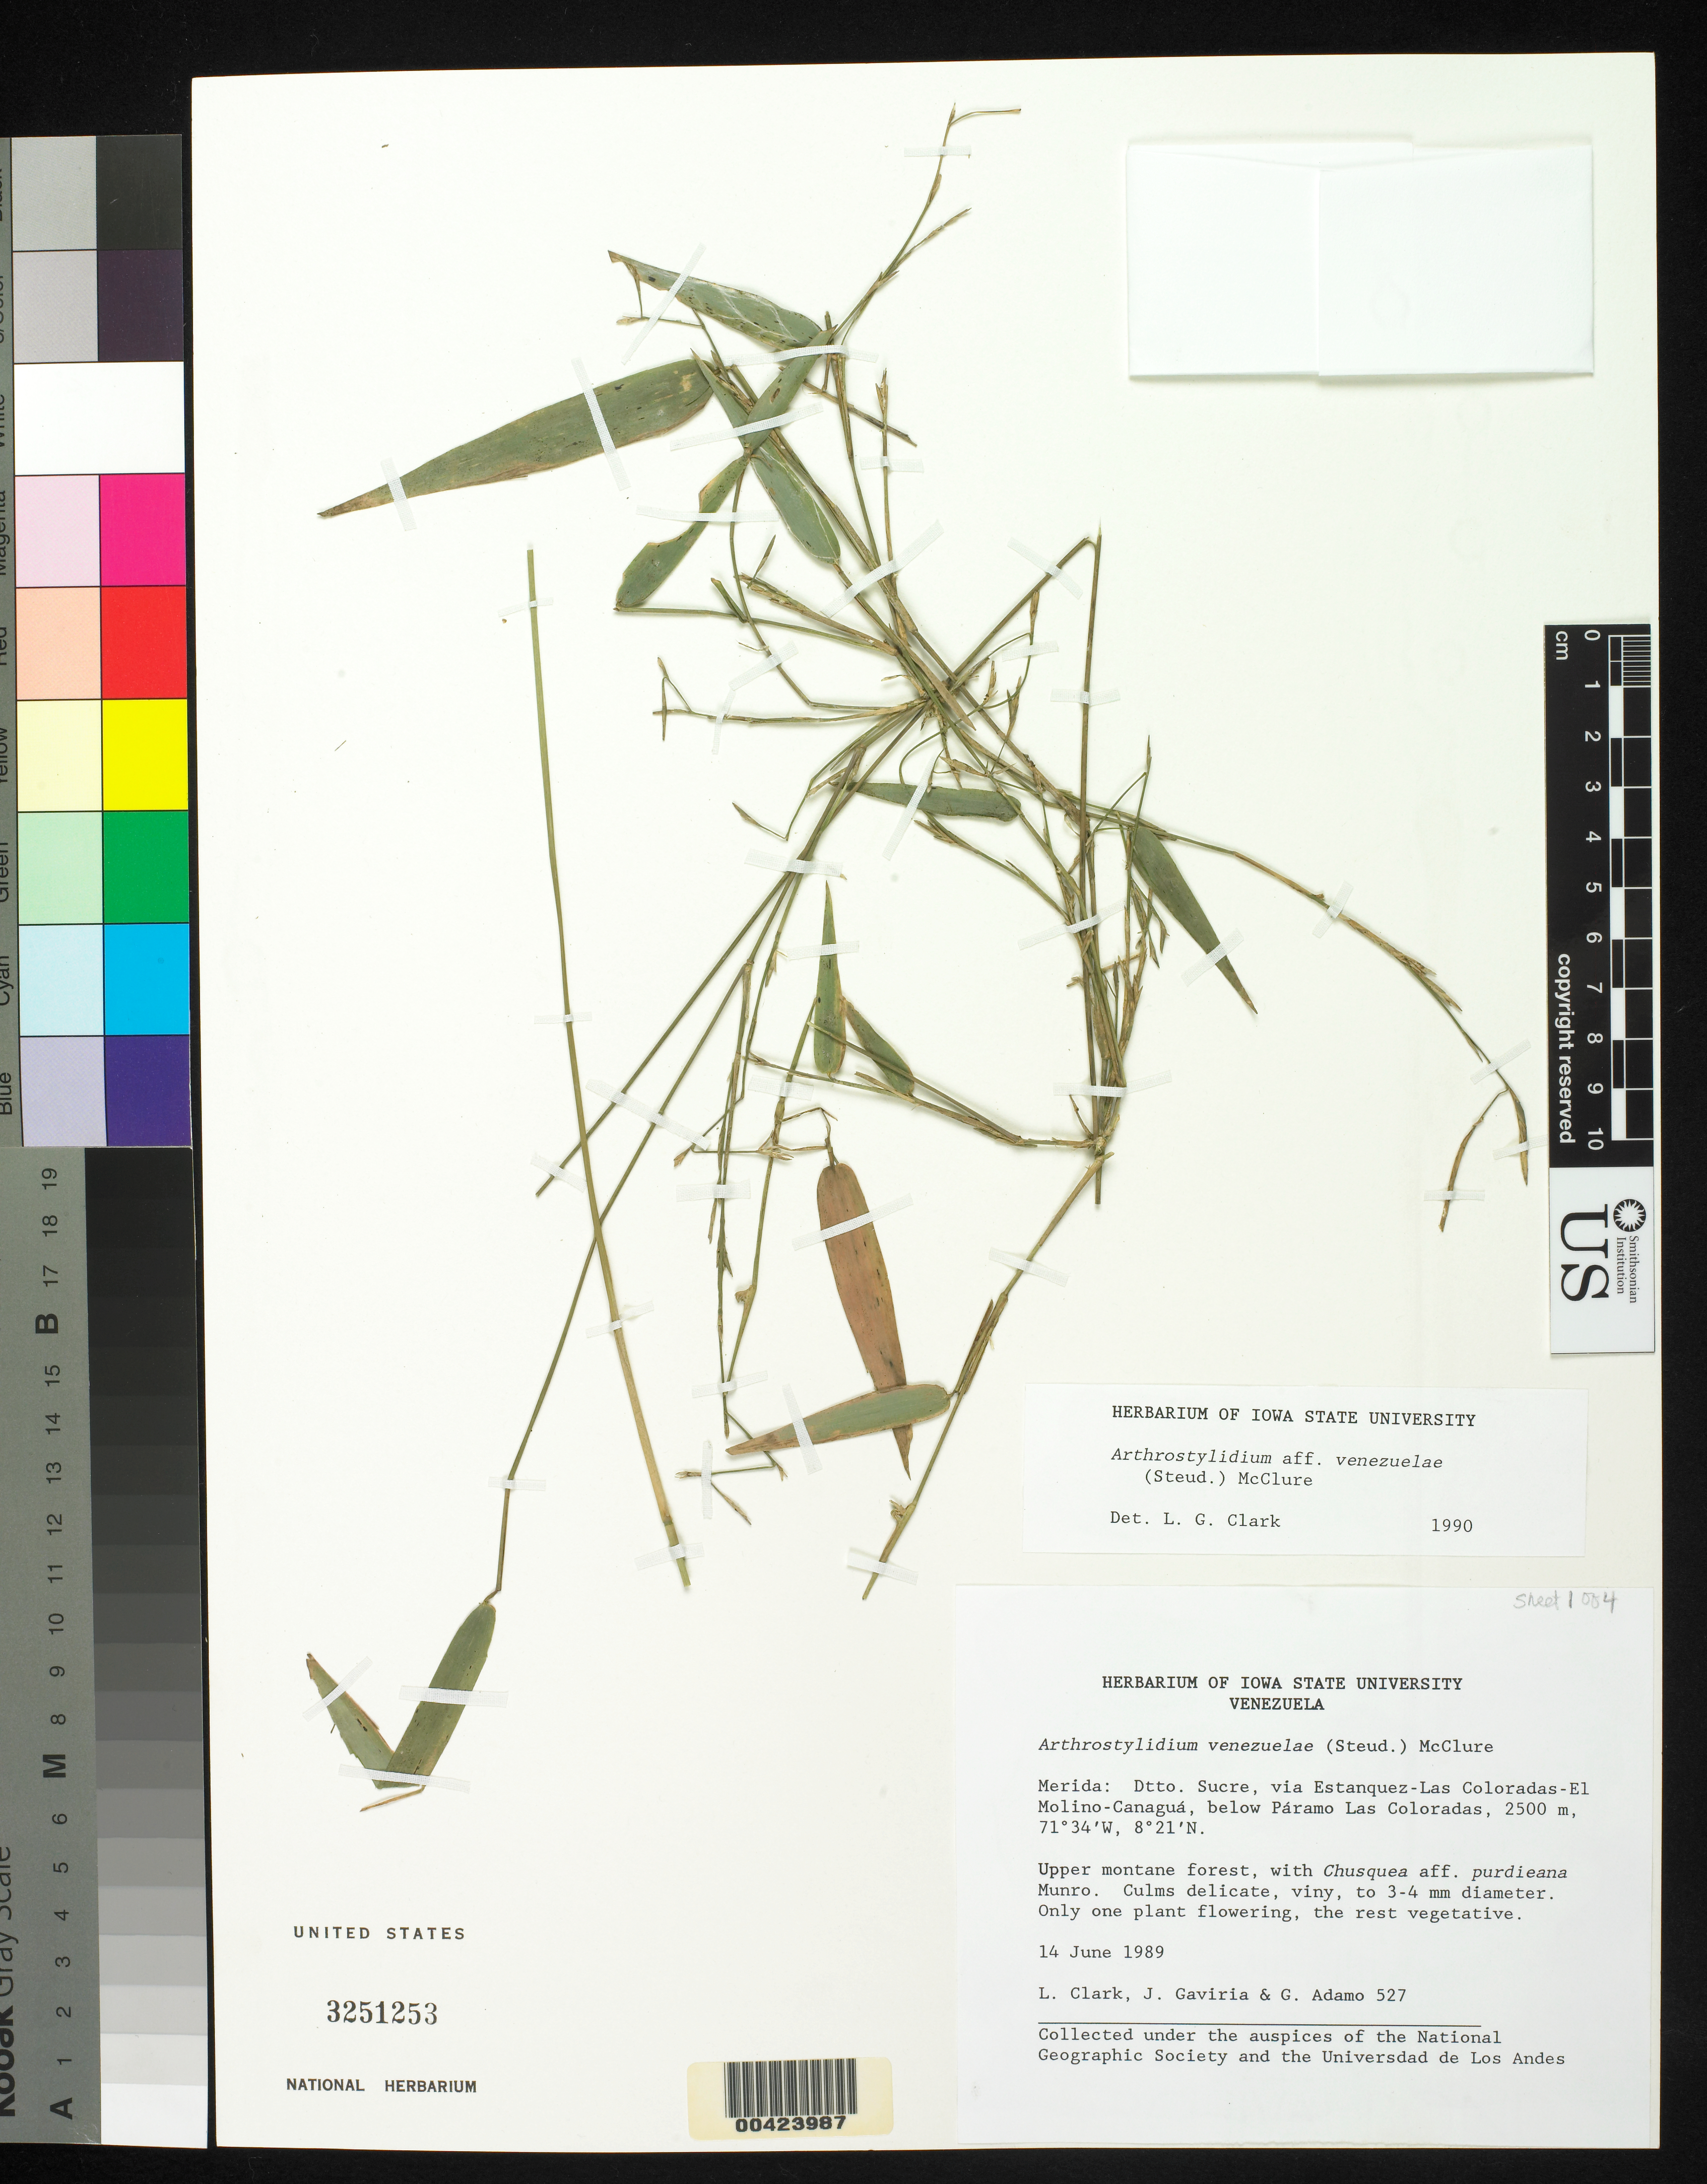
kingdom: Plantae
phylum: Tracheophyta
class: Liliopsida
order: Poales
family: Poaceae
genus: Arthrostylidium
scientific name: Arthrostylidium venezuelae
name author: (Steud.) McClure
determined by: Clark, Lynn G., (ISC), Iowa State University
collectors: L. G. Clark, J. Gaviria & G. Adamo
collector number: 527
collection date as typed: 14 Jun 1989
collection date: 1989-06-14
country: Venezuela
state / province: Mérida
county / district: Sucre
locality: Paramo las Coloradas, below; via Estanquez - Las Coloradas - El Molino - Canagua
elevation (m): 2500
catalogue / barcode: US 3251253